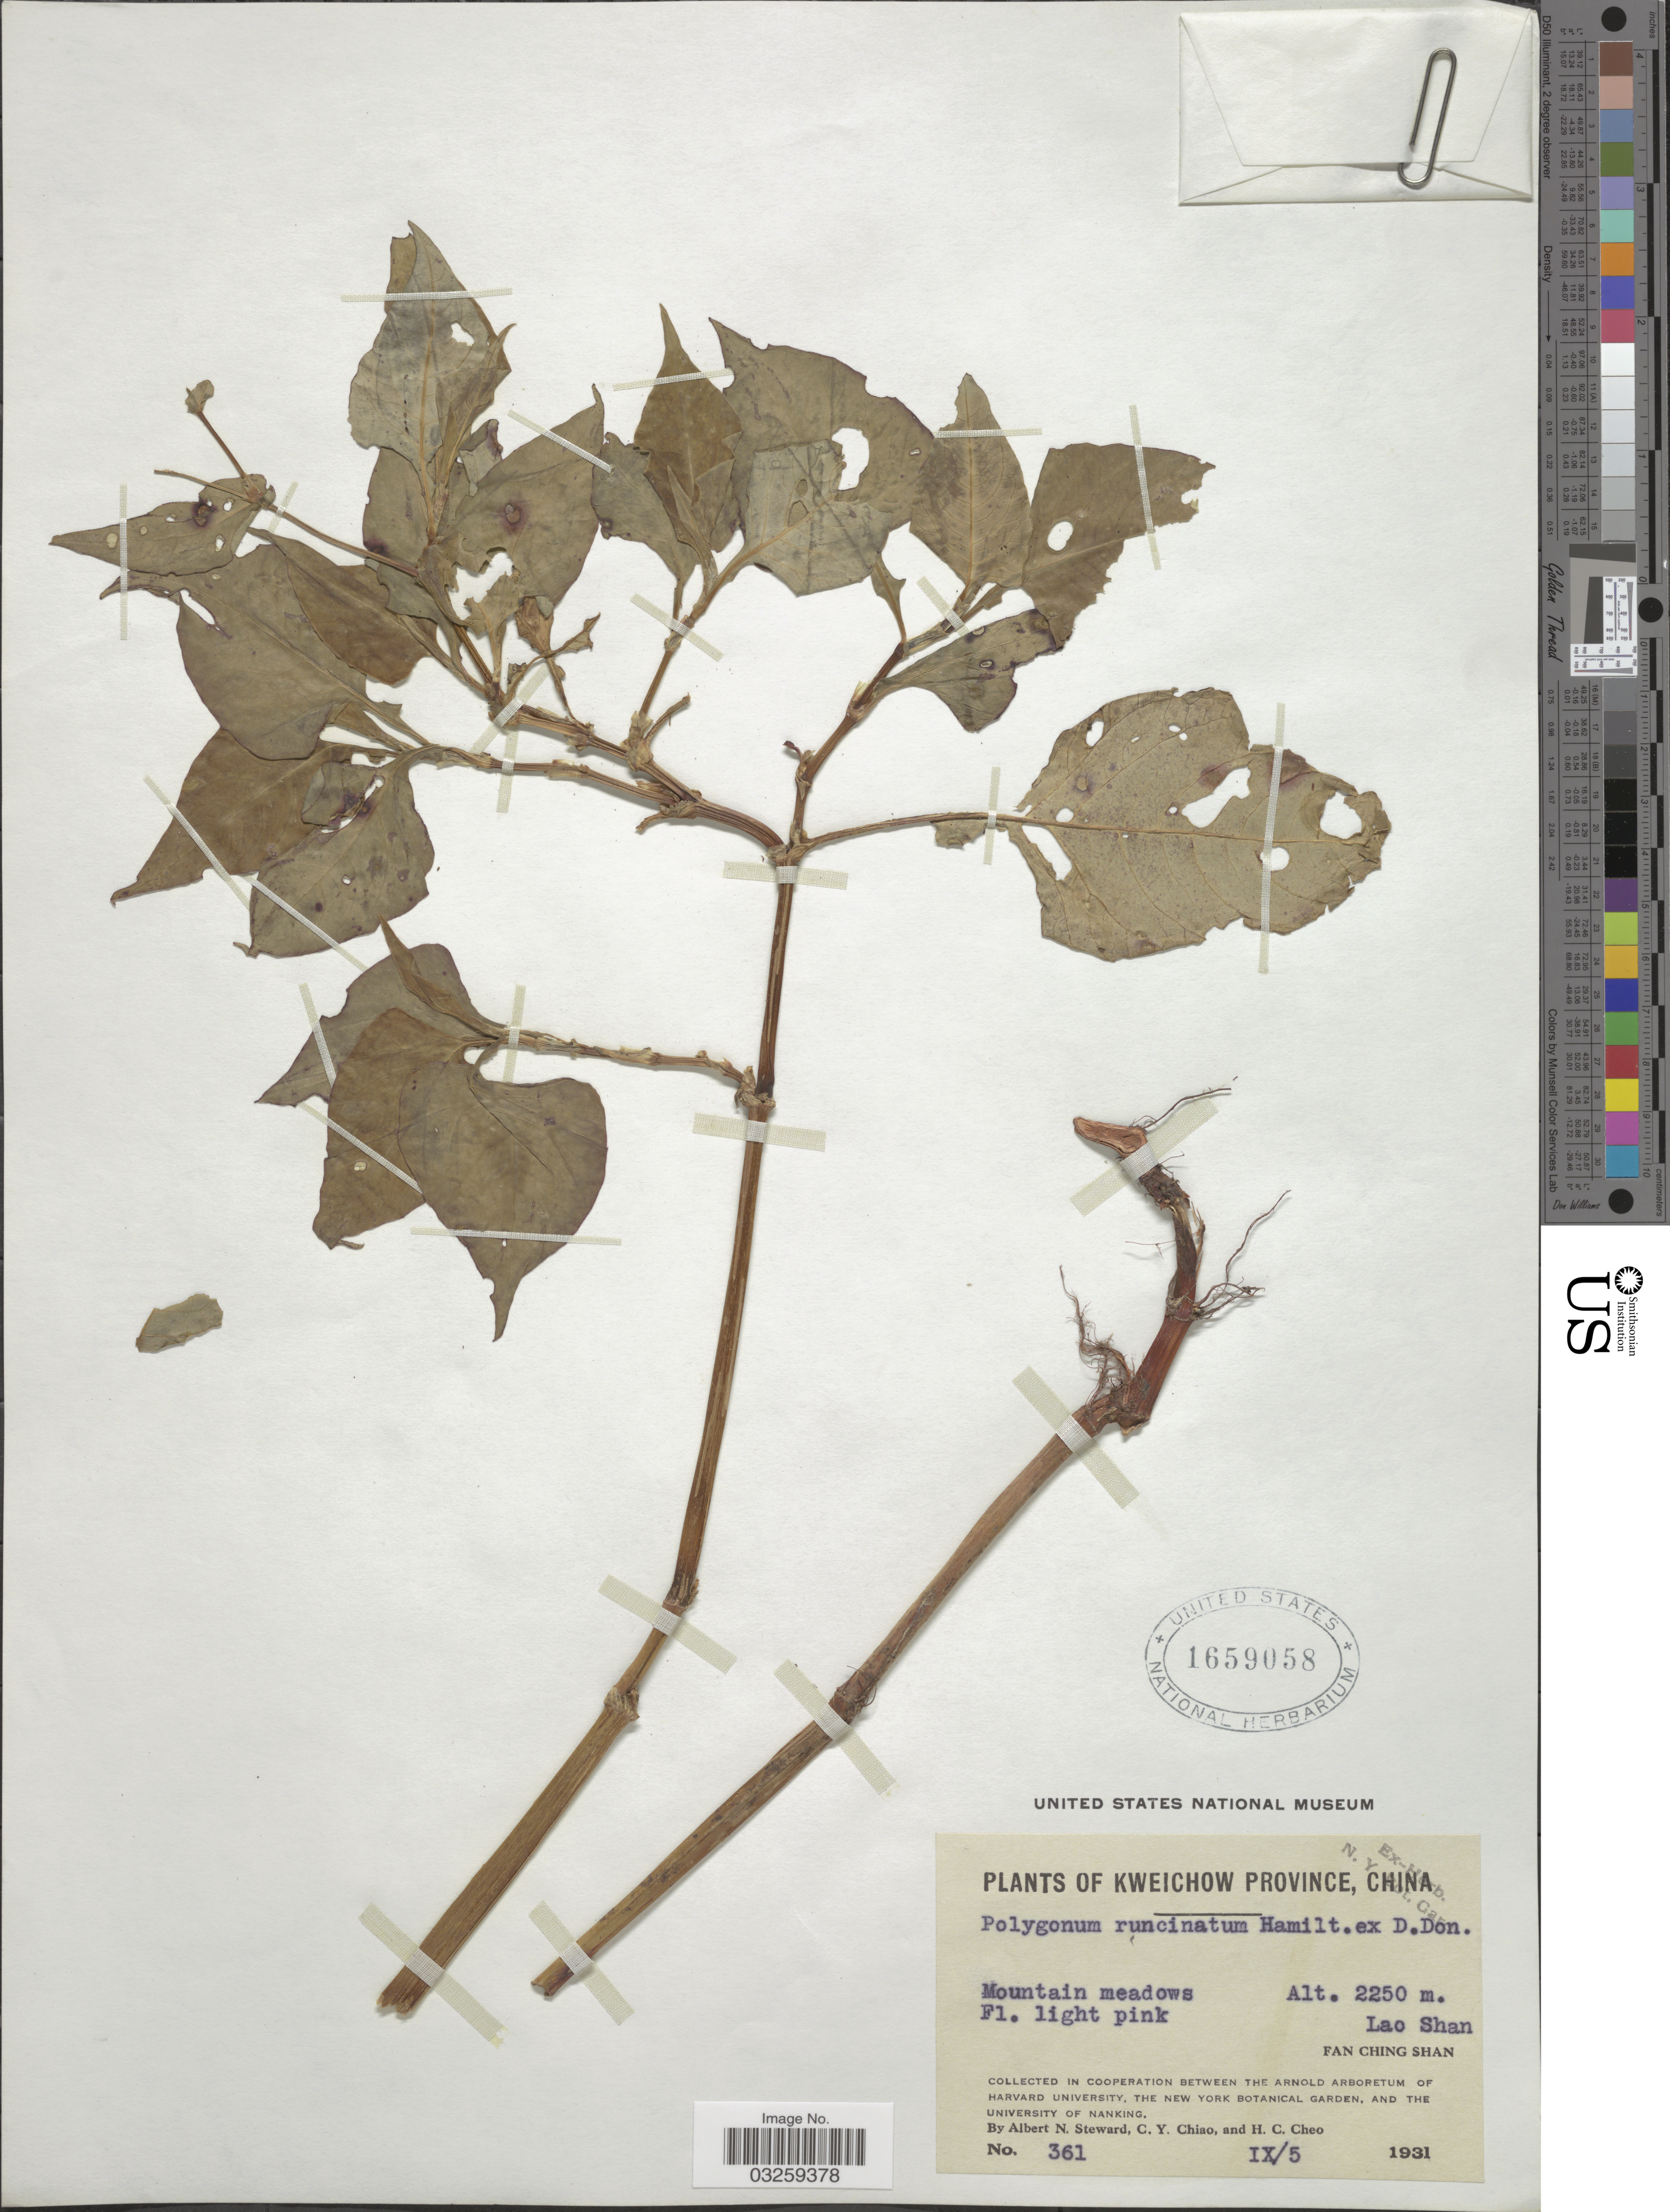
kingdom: Plantae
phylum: Tracheophyta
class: Magnoliopsida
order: Caryophyllales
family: Polygonaceae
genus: Polygonum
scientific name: Polygonum runcinatum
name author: Buch.-Ham. ex D. Don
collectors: A. N. Steward, C. Y. Chiao & H. Cheo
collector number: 361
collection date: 1931-09-05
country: China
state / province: Guizhou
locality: Kweichow Province. Lao Shan. Fan Ching Shan.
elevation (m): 2250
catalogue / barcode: US 1659058